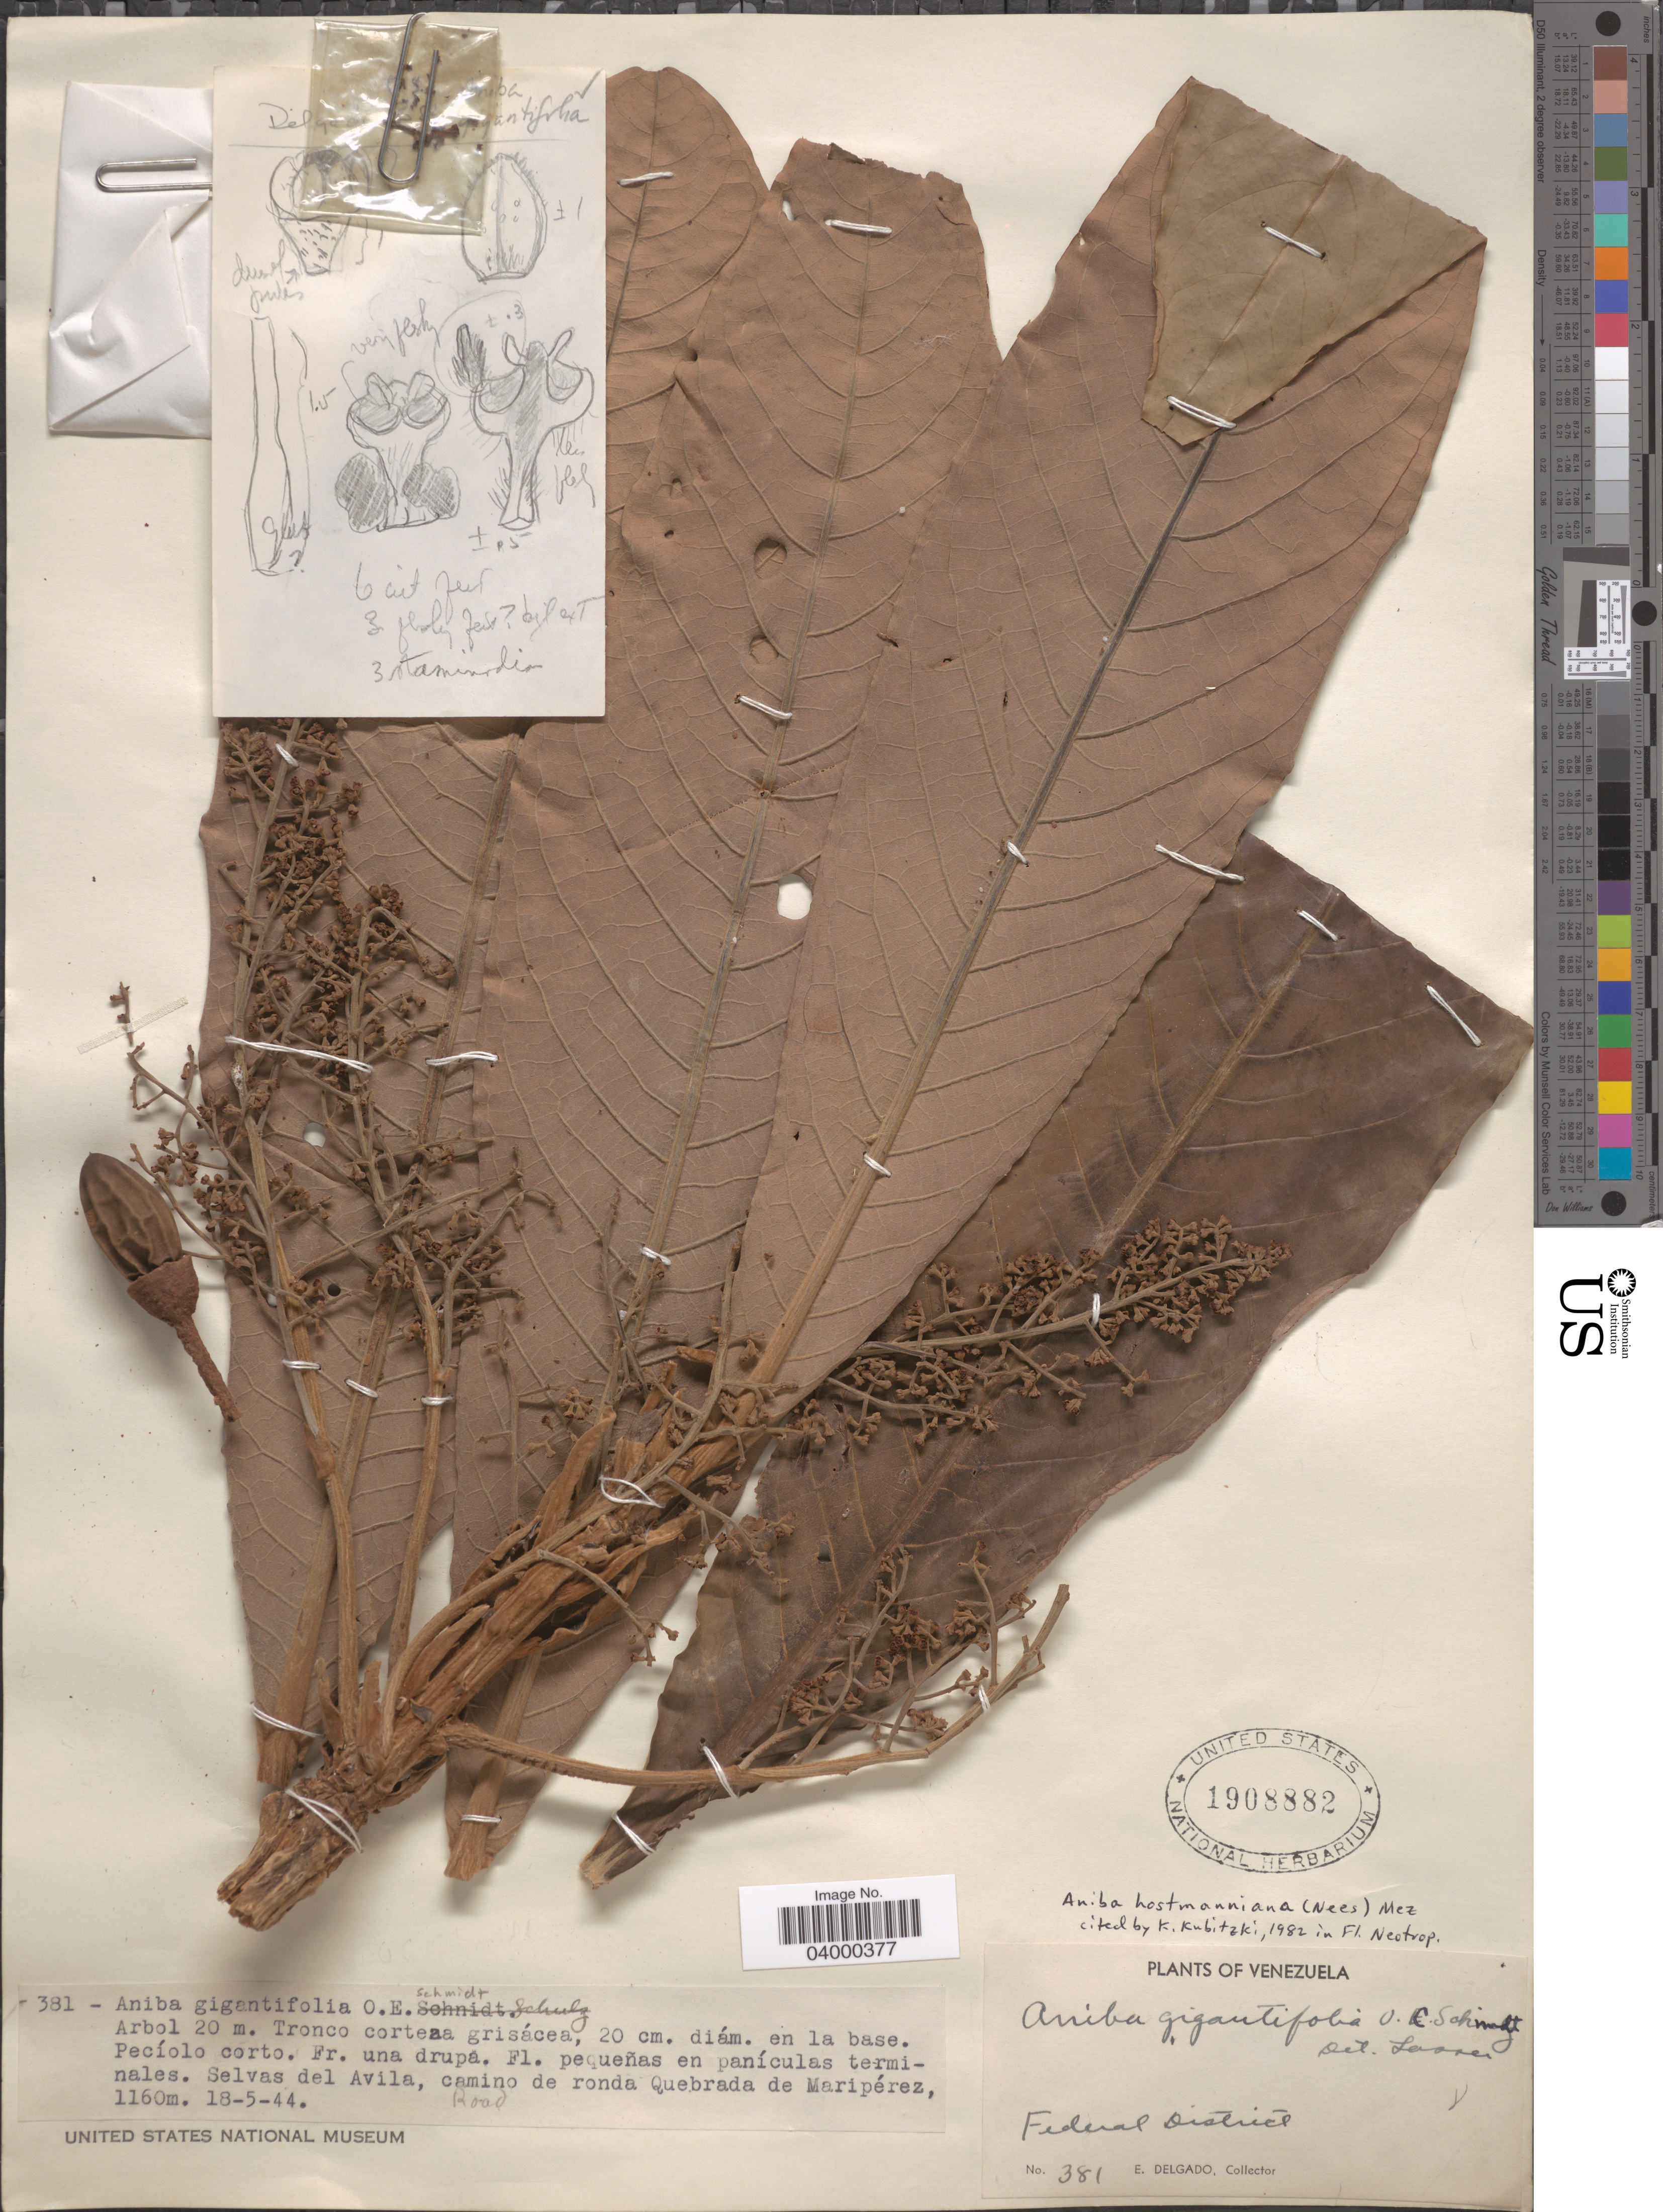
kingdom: Plantae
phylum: Tracheophyta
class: Magnoliopsida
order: Laurales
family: Lauraceae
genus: Aniba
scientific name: Aniba hostmanniana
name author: (Nees) Mez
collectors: E. Delgado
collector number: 381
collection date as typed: Transcribed d/m/y: 18/5/44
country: Venezuela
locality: Selvas del Avila, camino de ronda Quebrada de Maripérez. Federal District.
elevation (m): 1160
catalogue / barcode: US 1908882